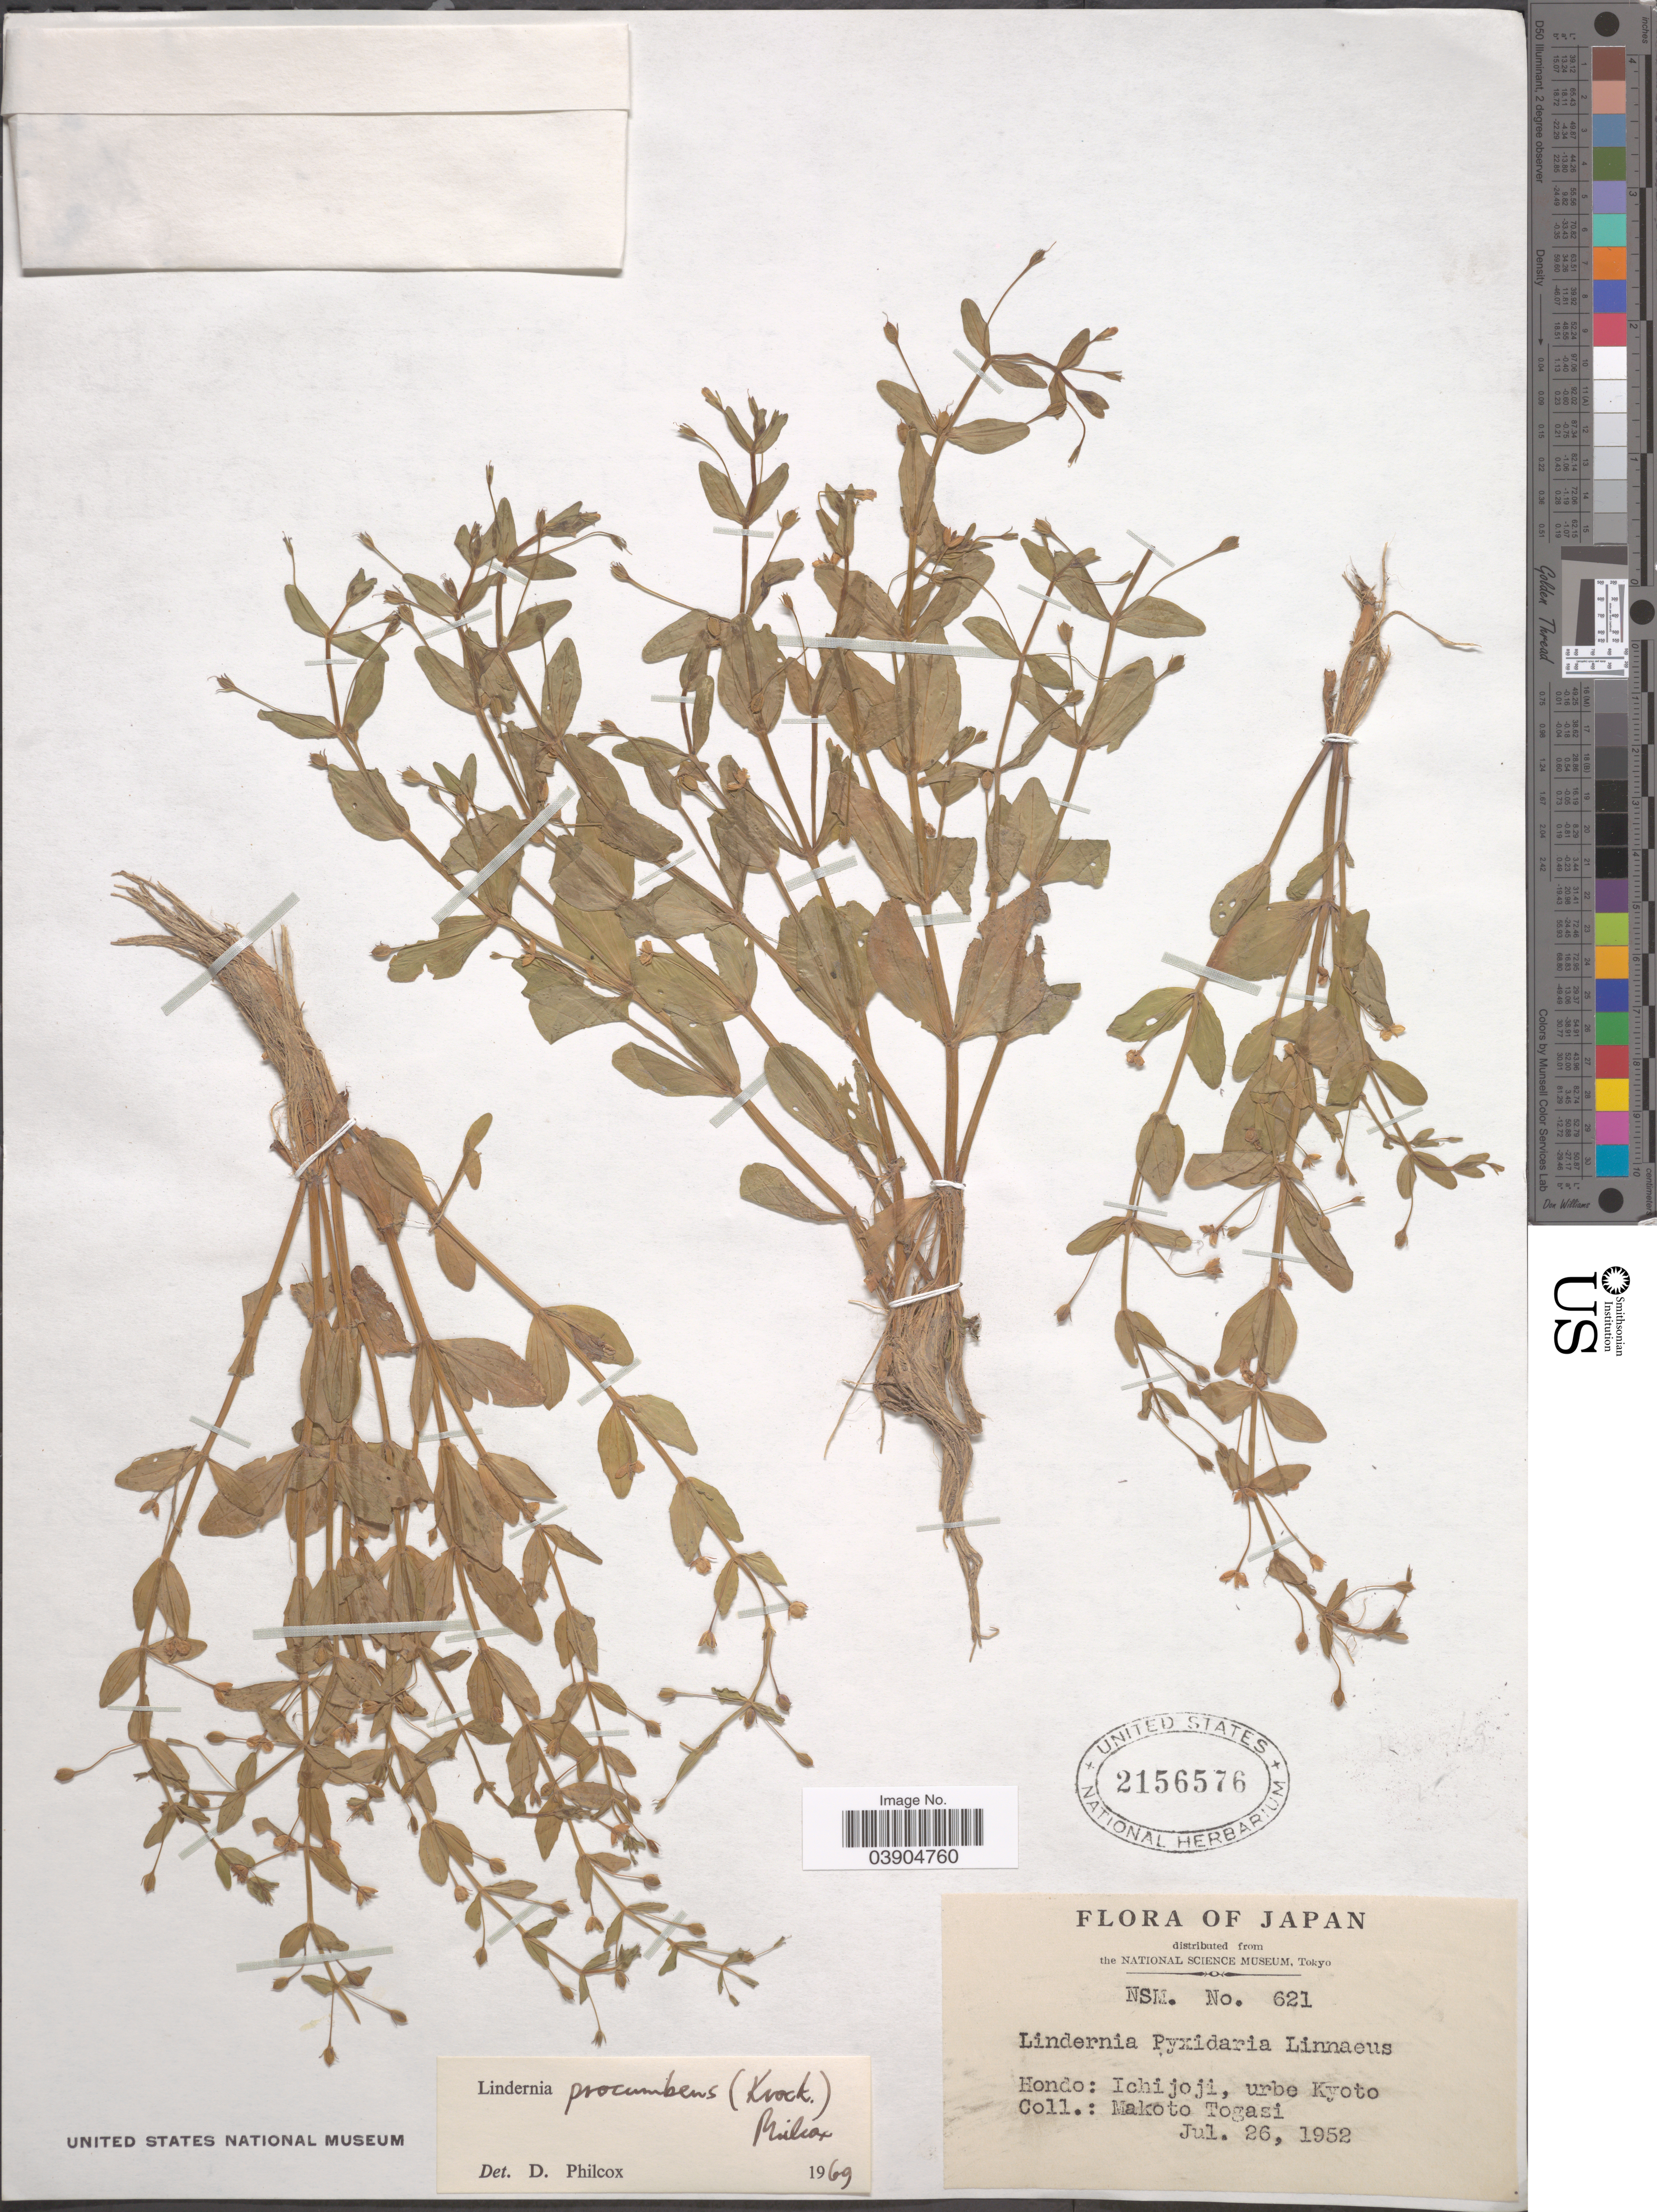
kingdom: Plantae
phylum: Tracheophyta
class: Magnoliopsida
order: Lamiales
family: Linderniaceae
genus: Lindernia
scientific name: Lindernia procumbens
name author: (Krock.) Philcox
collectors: M. Togasi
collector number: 621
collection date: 1952-07-26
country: Japan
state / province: Kyoto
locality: Hondo: Ichijoji, urbe Kyoto.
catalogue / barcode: US 2156576